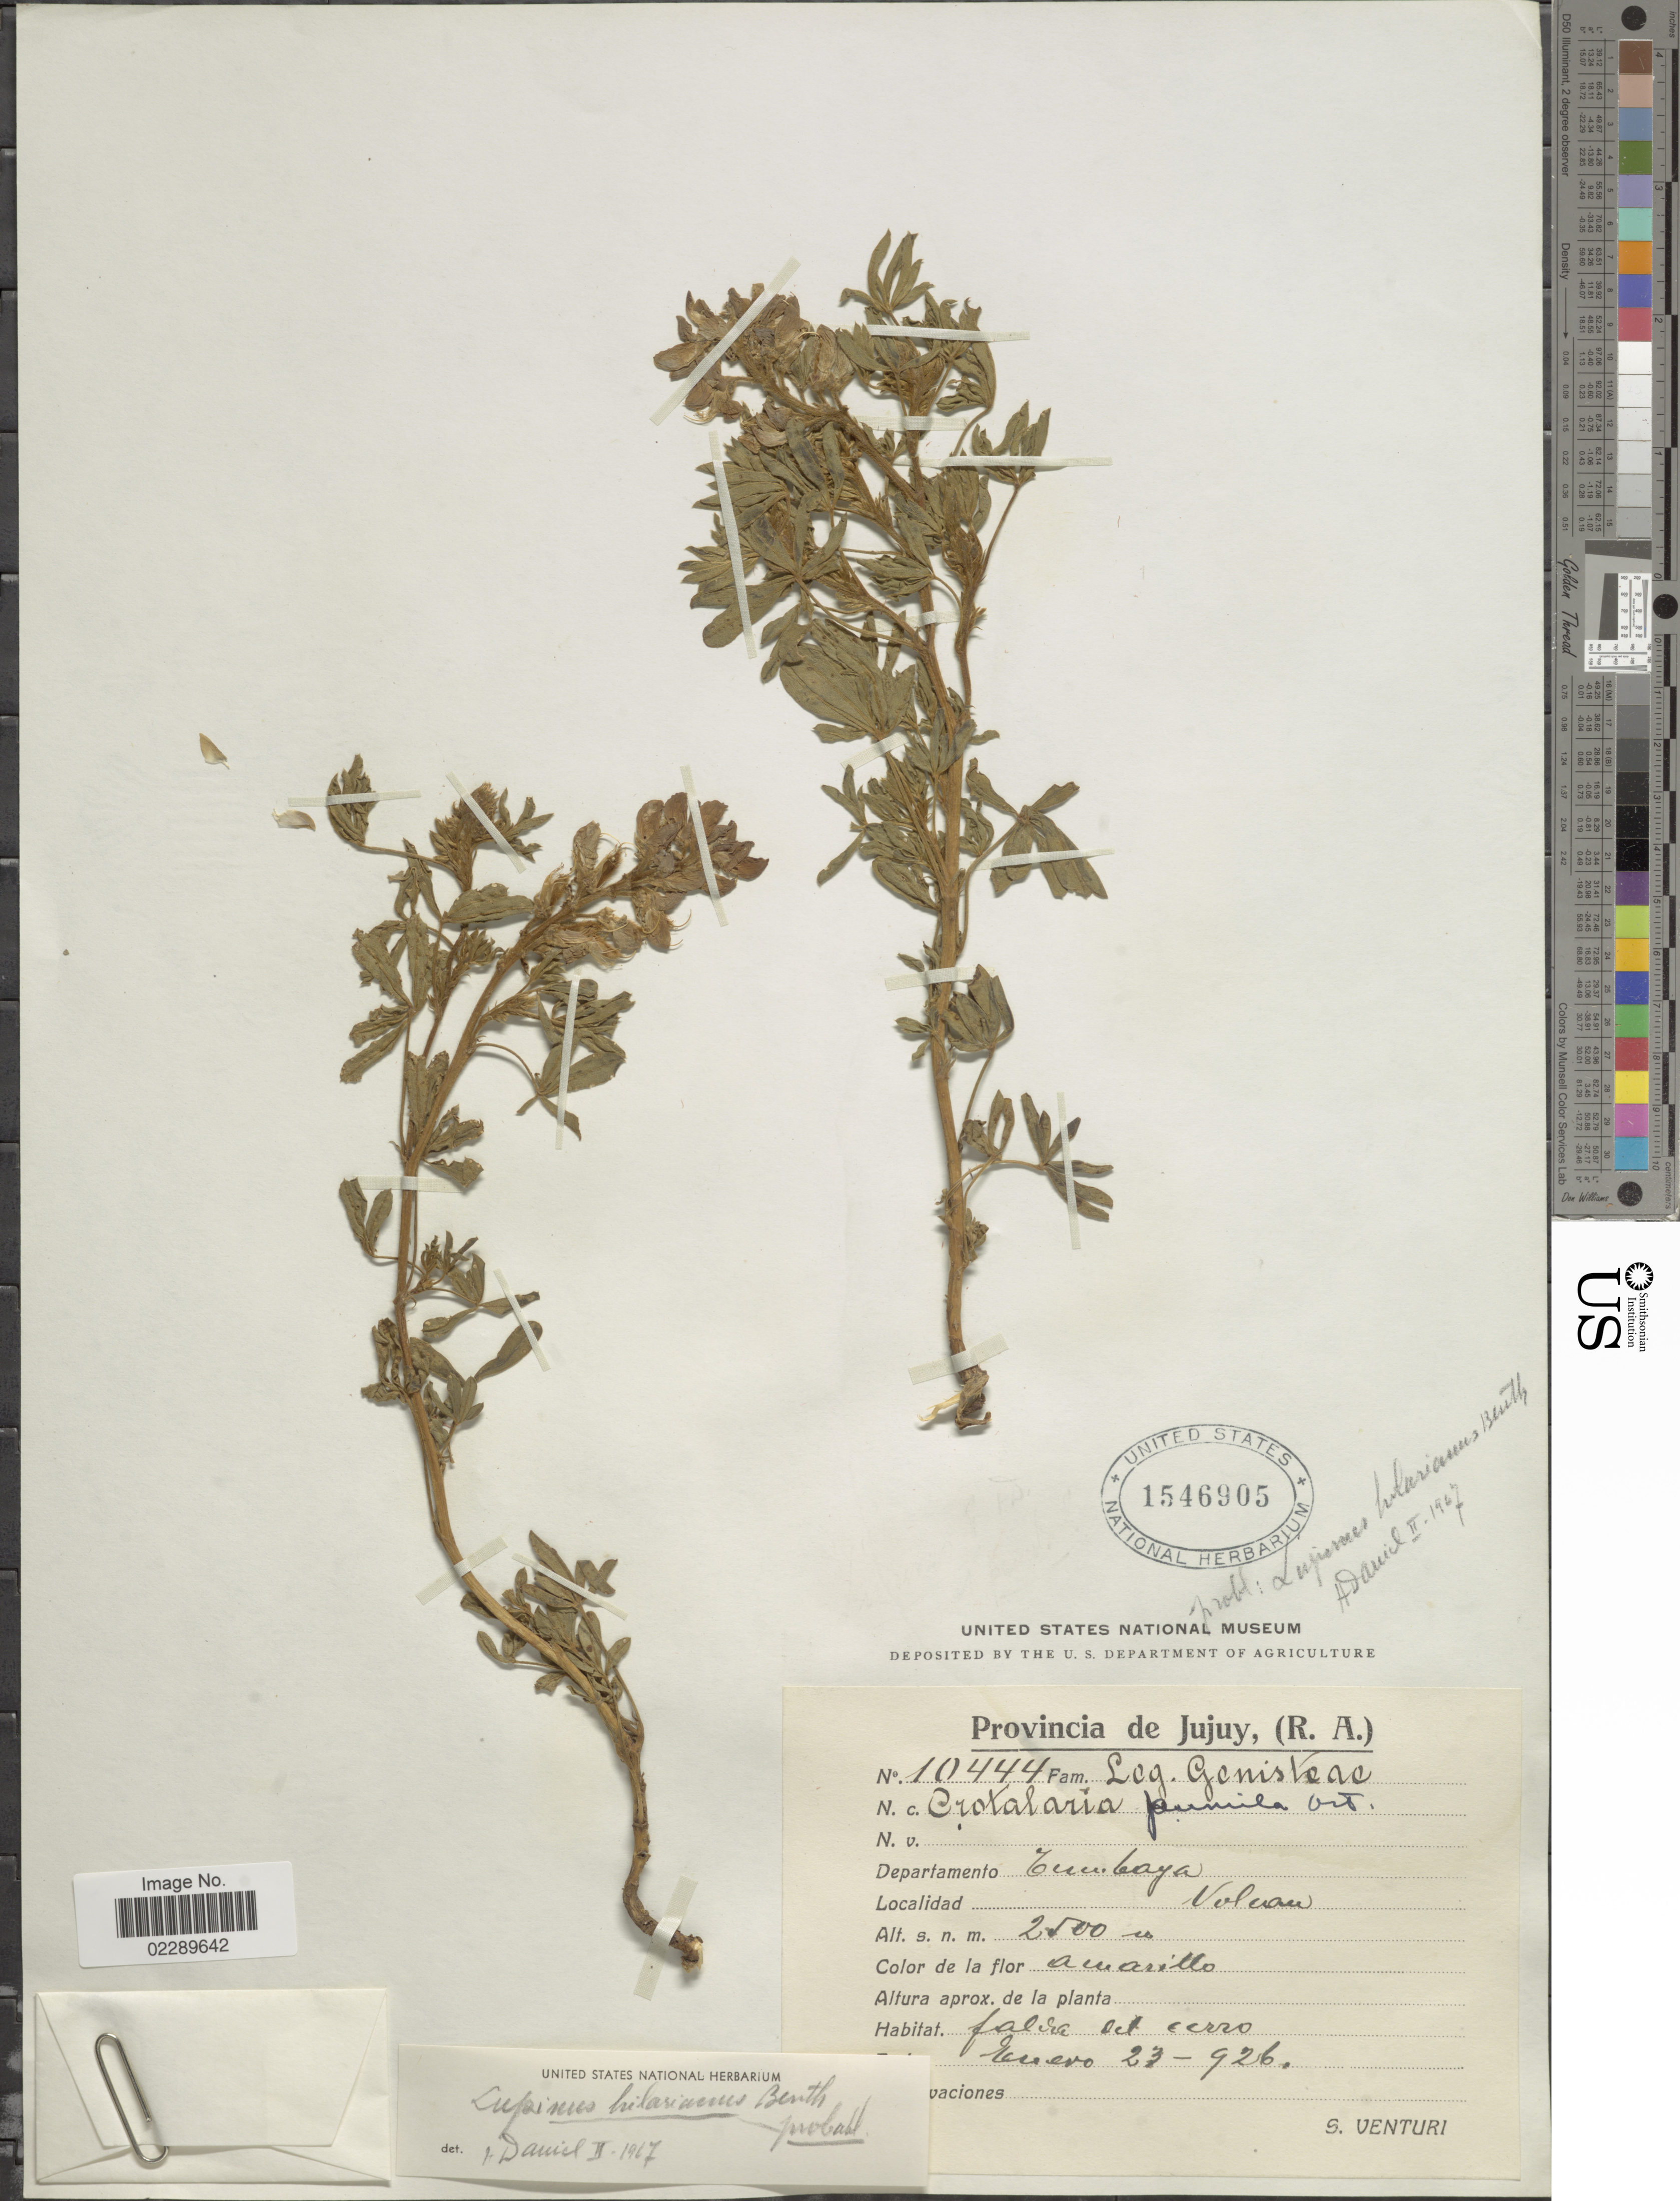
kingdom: Plantae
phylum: Tracheophyta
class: Magnoliopsida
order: Fabales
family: Fabaceae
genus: Lupinus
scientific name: Lupinus gibertianus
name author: C.P. Sm.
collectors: S. Venturi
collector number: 10444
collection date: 1926-01-23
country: Argentina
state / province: Jujuy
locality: Provincia de Jujuy< (R.A.). Departamento Tumbaya. Volcan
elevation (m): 2500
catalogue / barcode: US 1546905